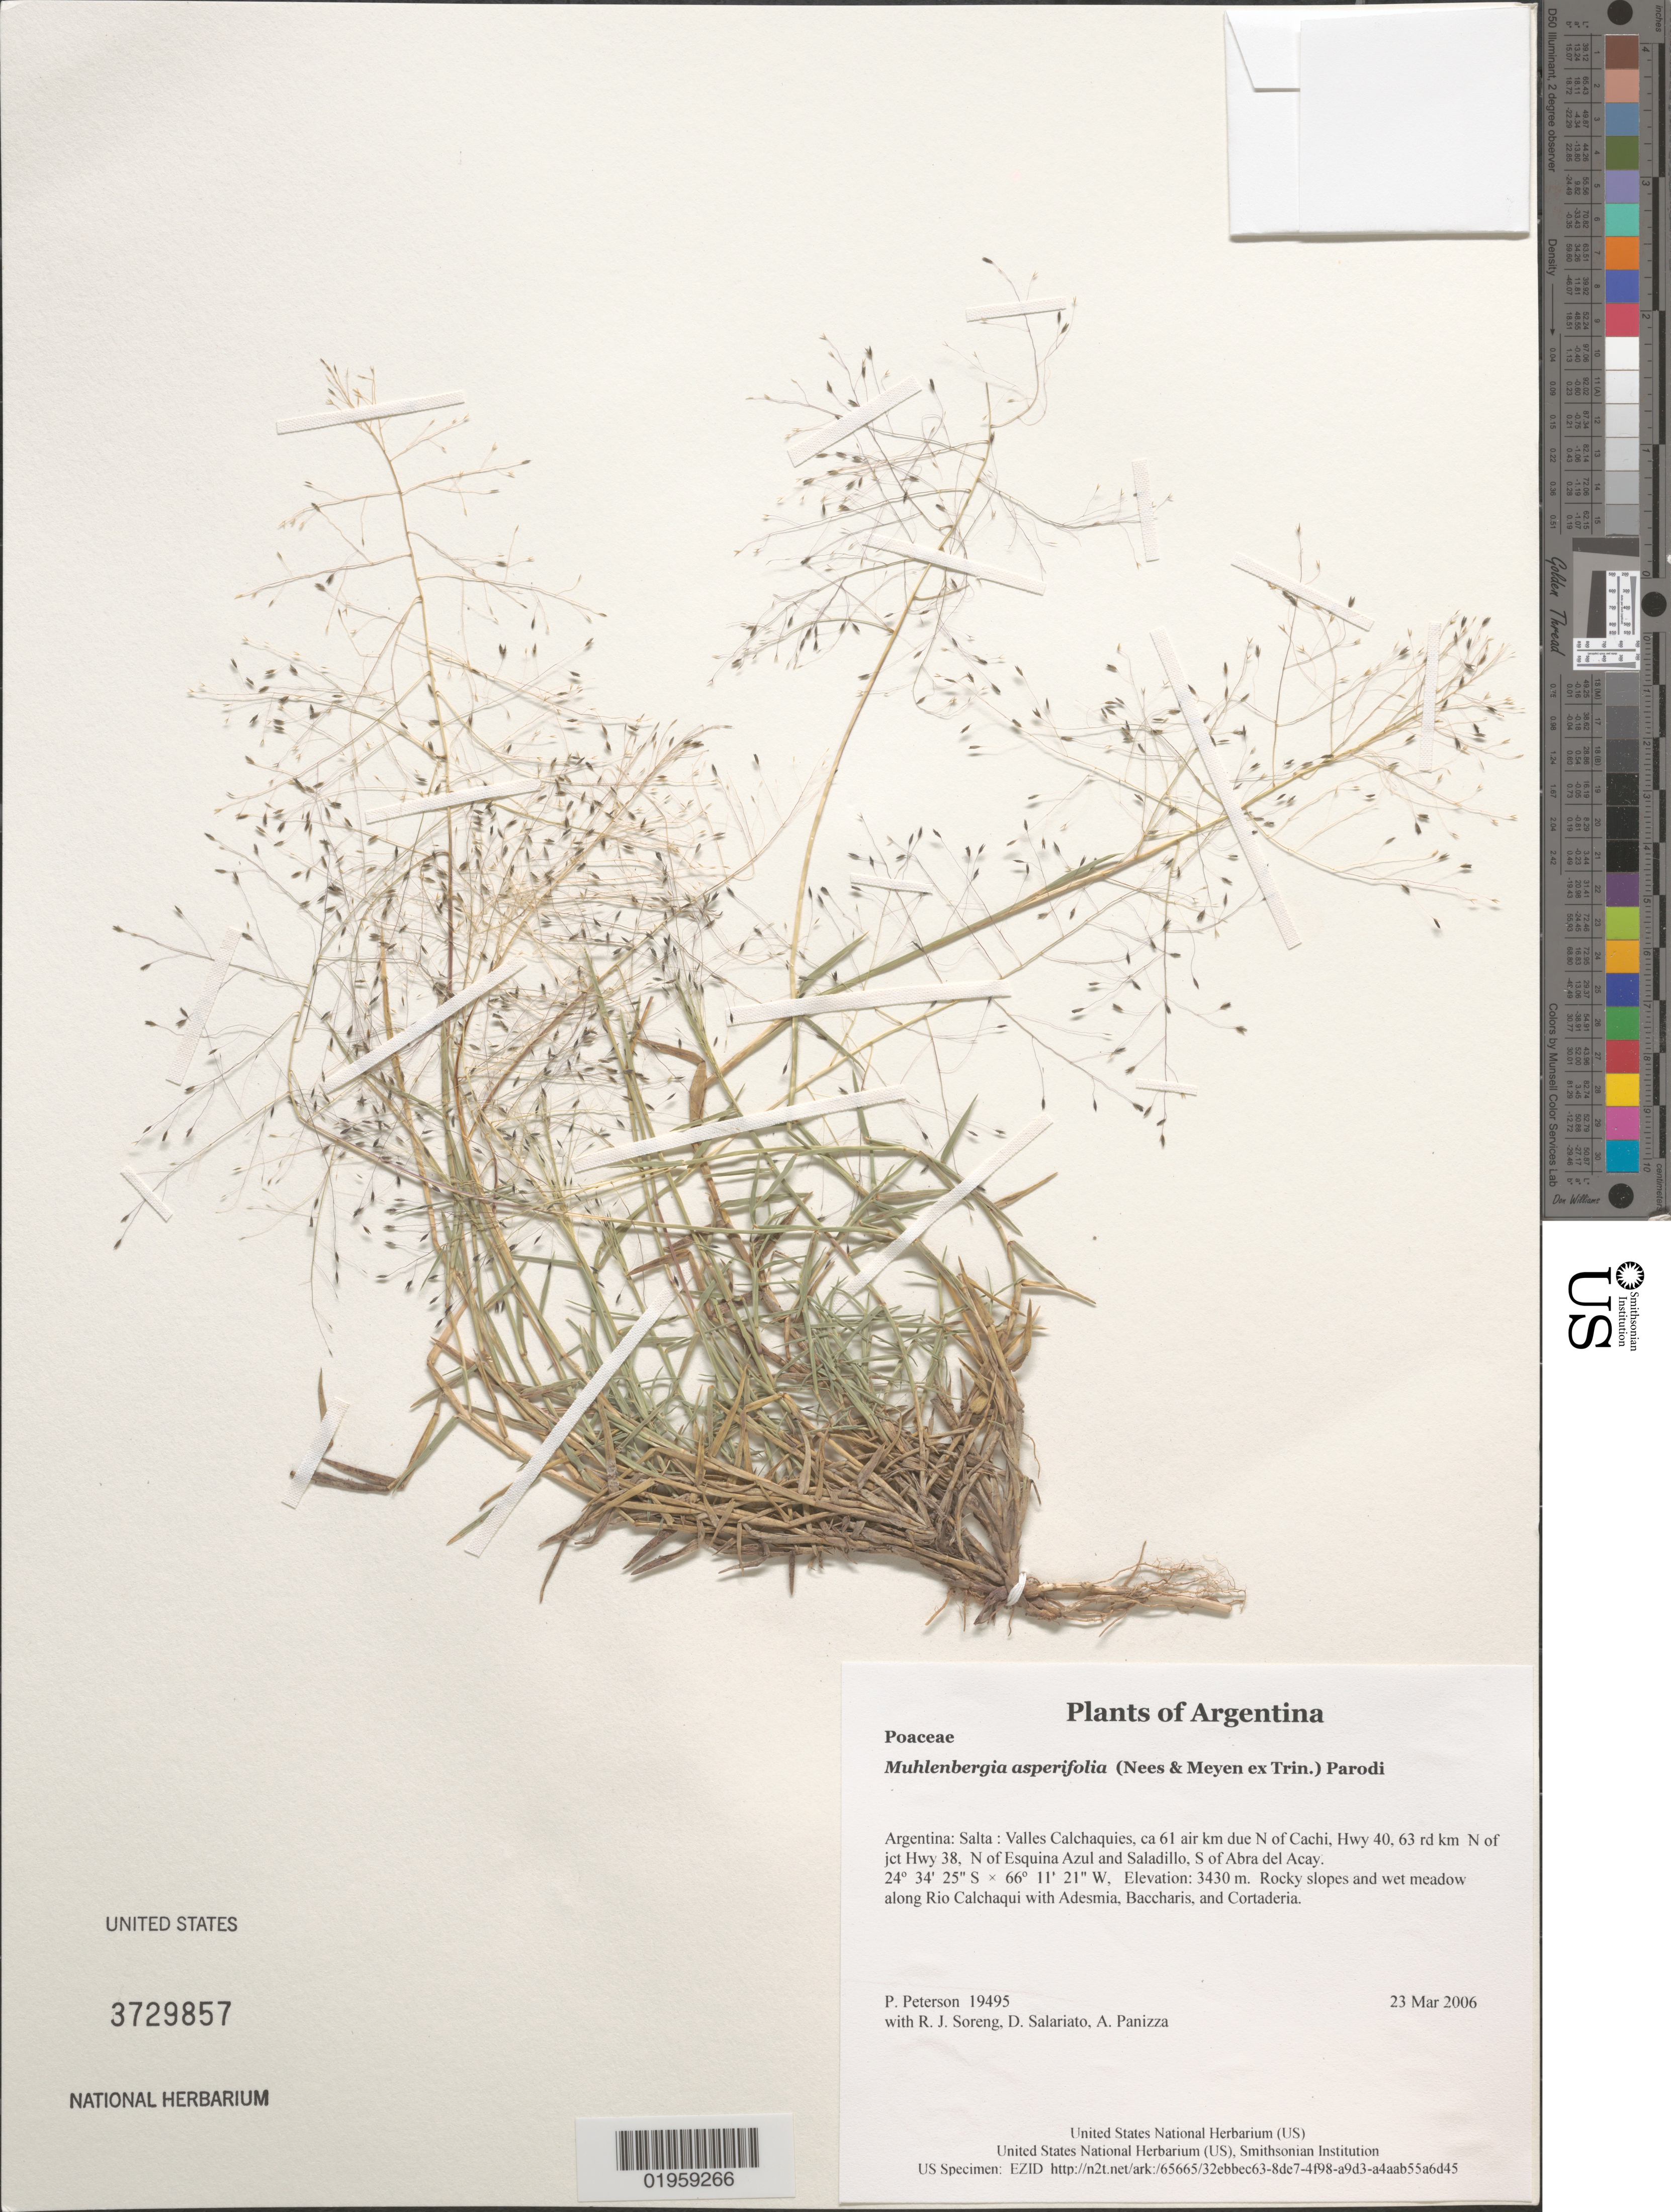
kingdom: Plantae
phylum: Tracheophyta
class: Liliopsida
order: Poales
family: Poaceae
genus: Muhlenbergia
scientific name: Muhlenbergia asperifolia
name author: (Nees & Meyen ex Trin.) Parodi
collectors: P. M. Peterson, R. J. Soreng, D. Salariato & A. Panizza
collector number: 19495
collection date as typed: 23 Mar 2006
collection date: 2006-03-23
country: Argentina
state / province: Salta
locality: Valles Calchaquies, ca 61 air km due N of Cachi, Hwy 40, 63 rd km N of jct Hwy 38, N of Esquina Azul and Saladillo, S of Abra del Acay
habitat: Rocky slopes and wet meadow along Rio Calchaqui with Adesmia, Baccharis, and Cortaderia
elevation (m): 3430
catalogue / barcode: US 3729857